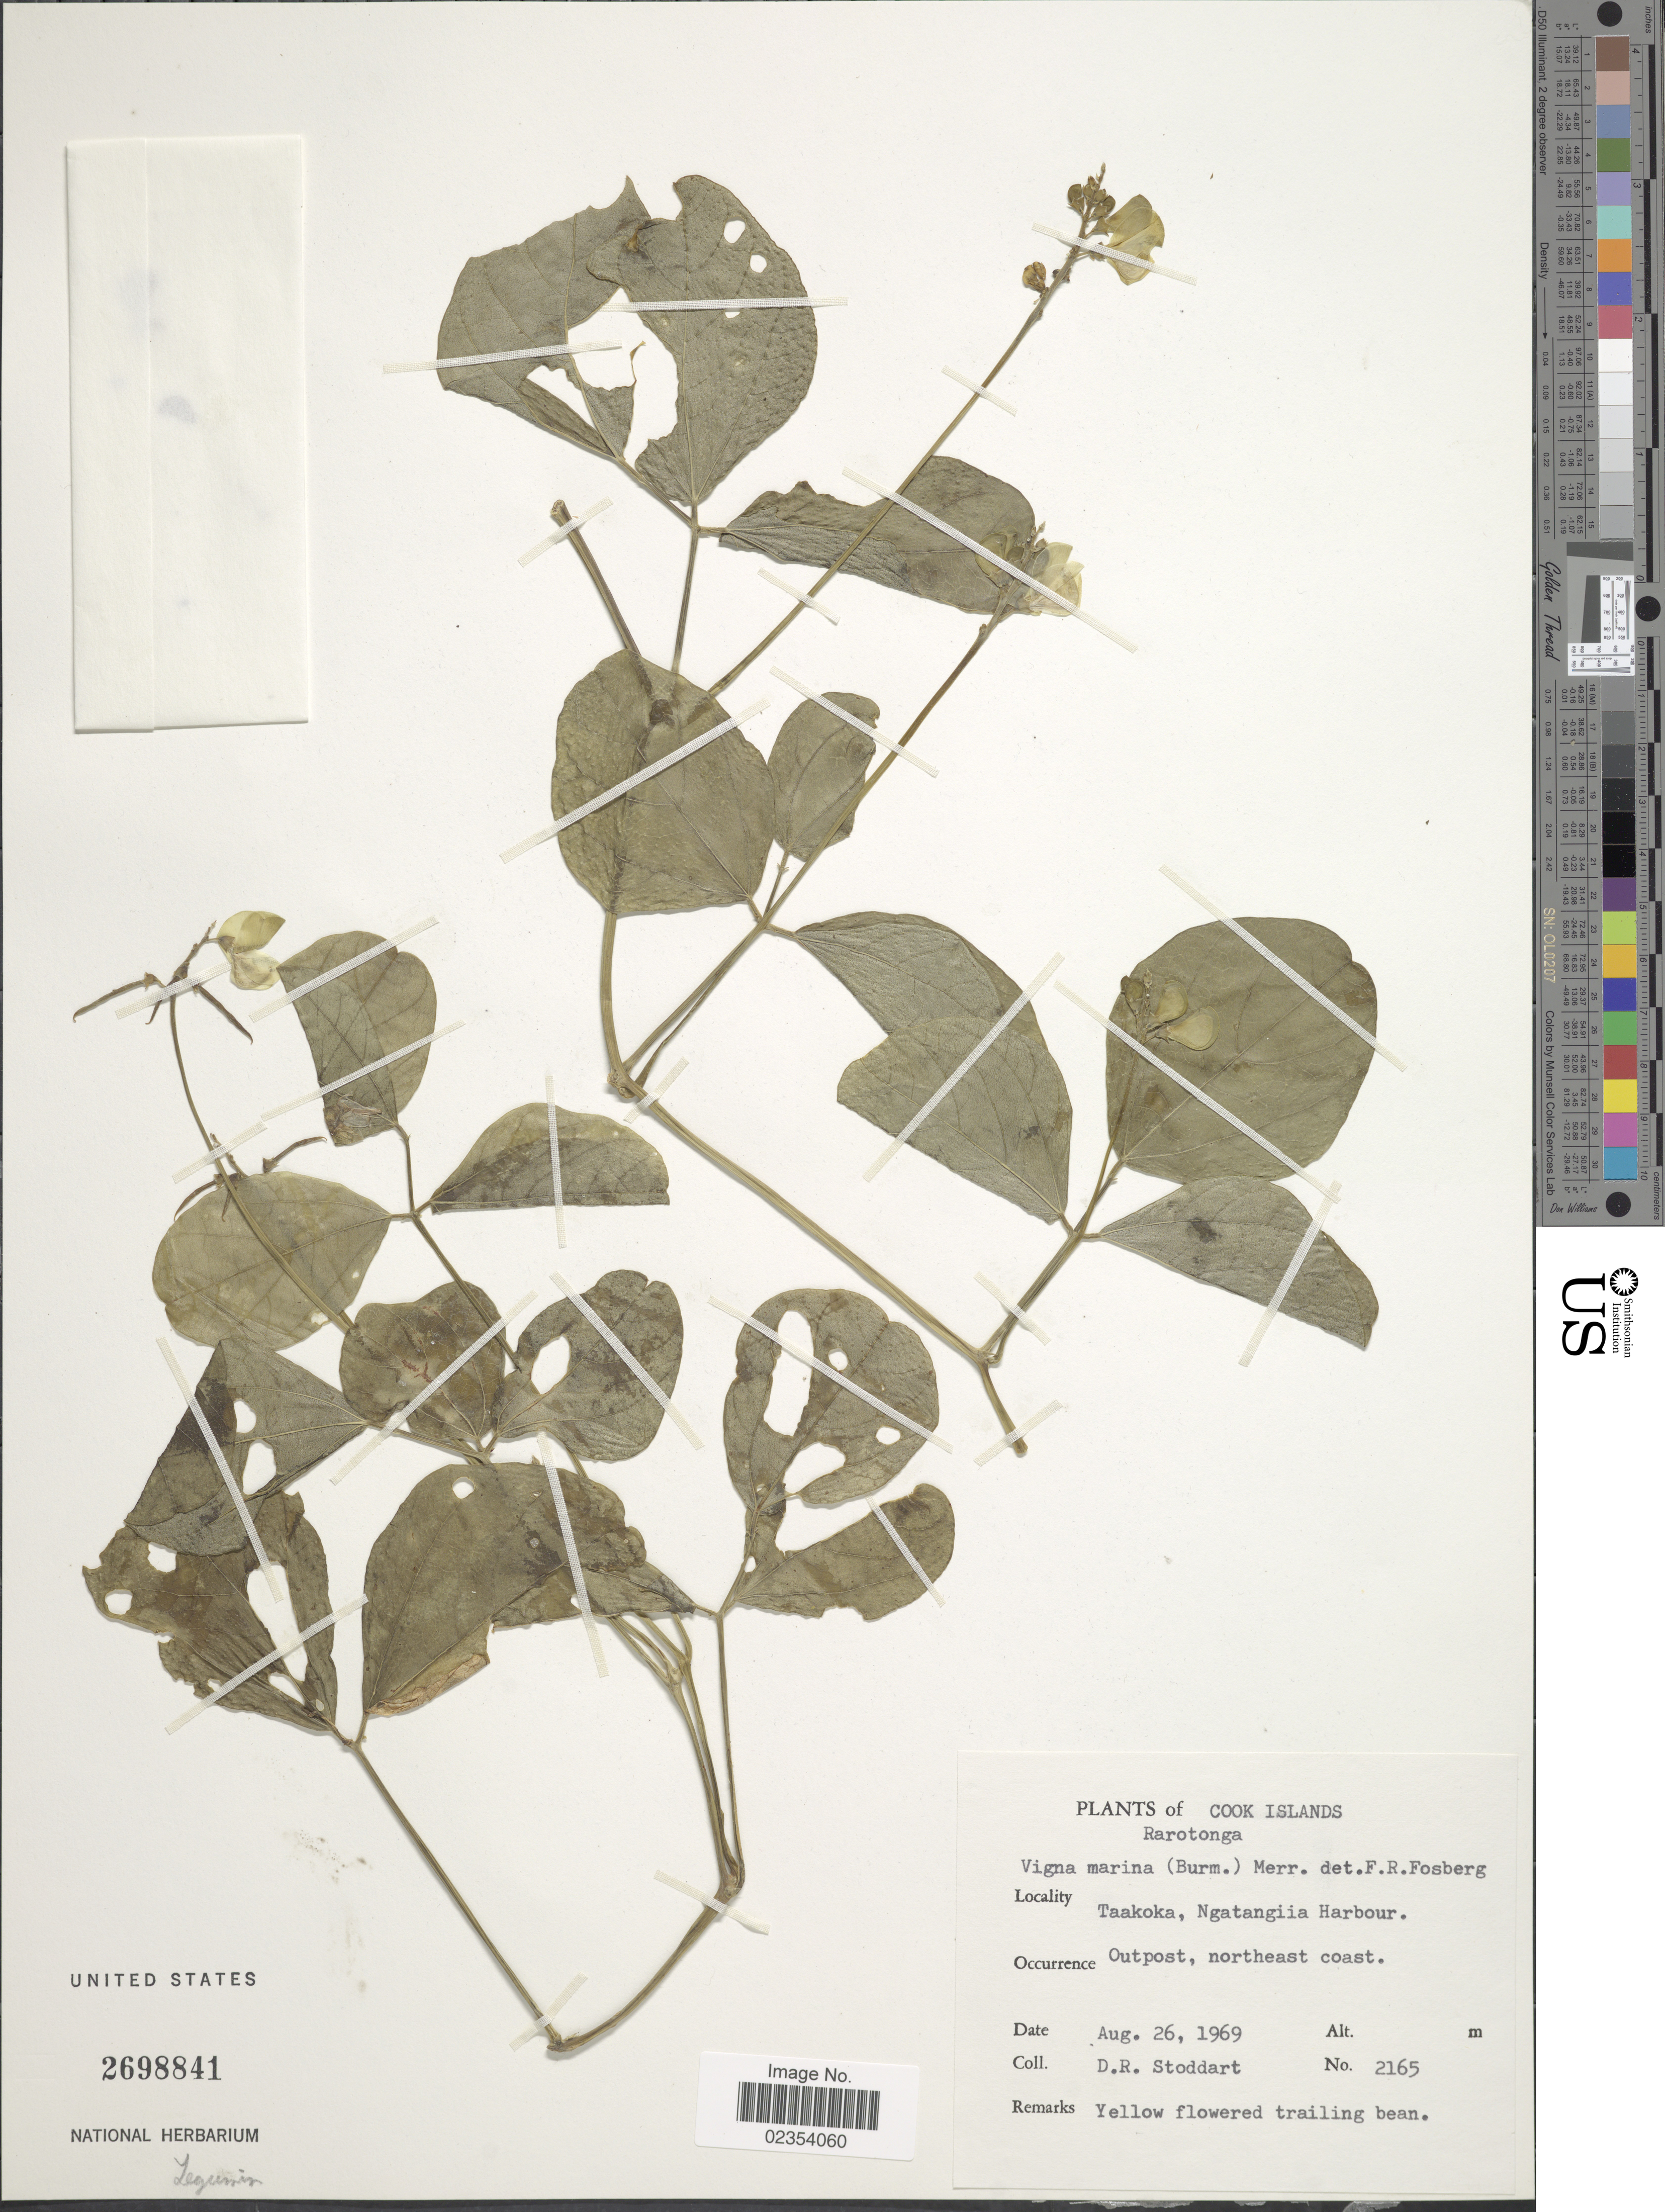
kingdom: Plantae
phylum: Tracheophyta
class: Magnoliopsida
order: Fabales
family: Fabaceae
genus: Vigna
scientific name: Vigna marina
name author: (Burm.) Merr.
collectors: D. R. Stoddart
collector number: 2165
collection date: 1969-08-26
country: Cook Islands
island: Rarotonga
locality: Rarotonga. Taakoka, Ngatangiia Harbour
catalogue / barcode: US 2698841